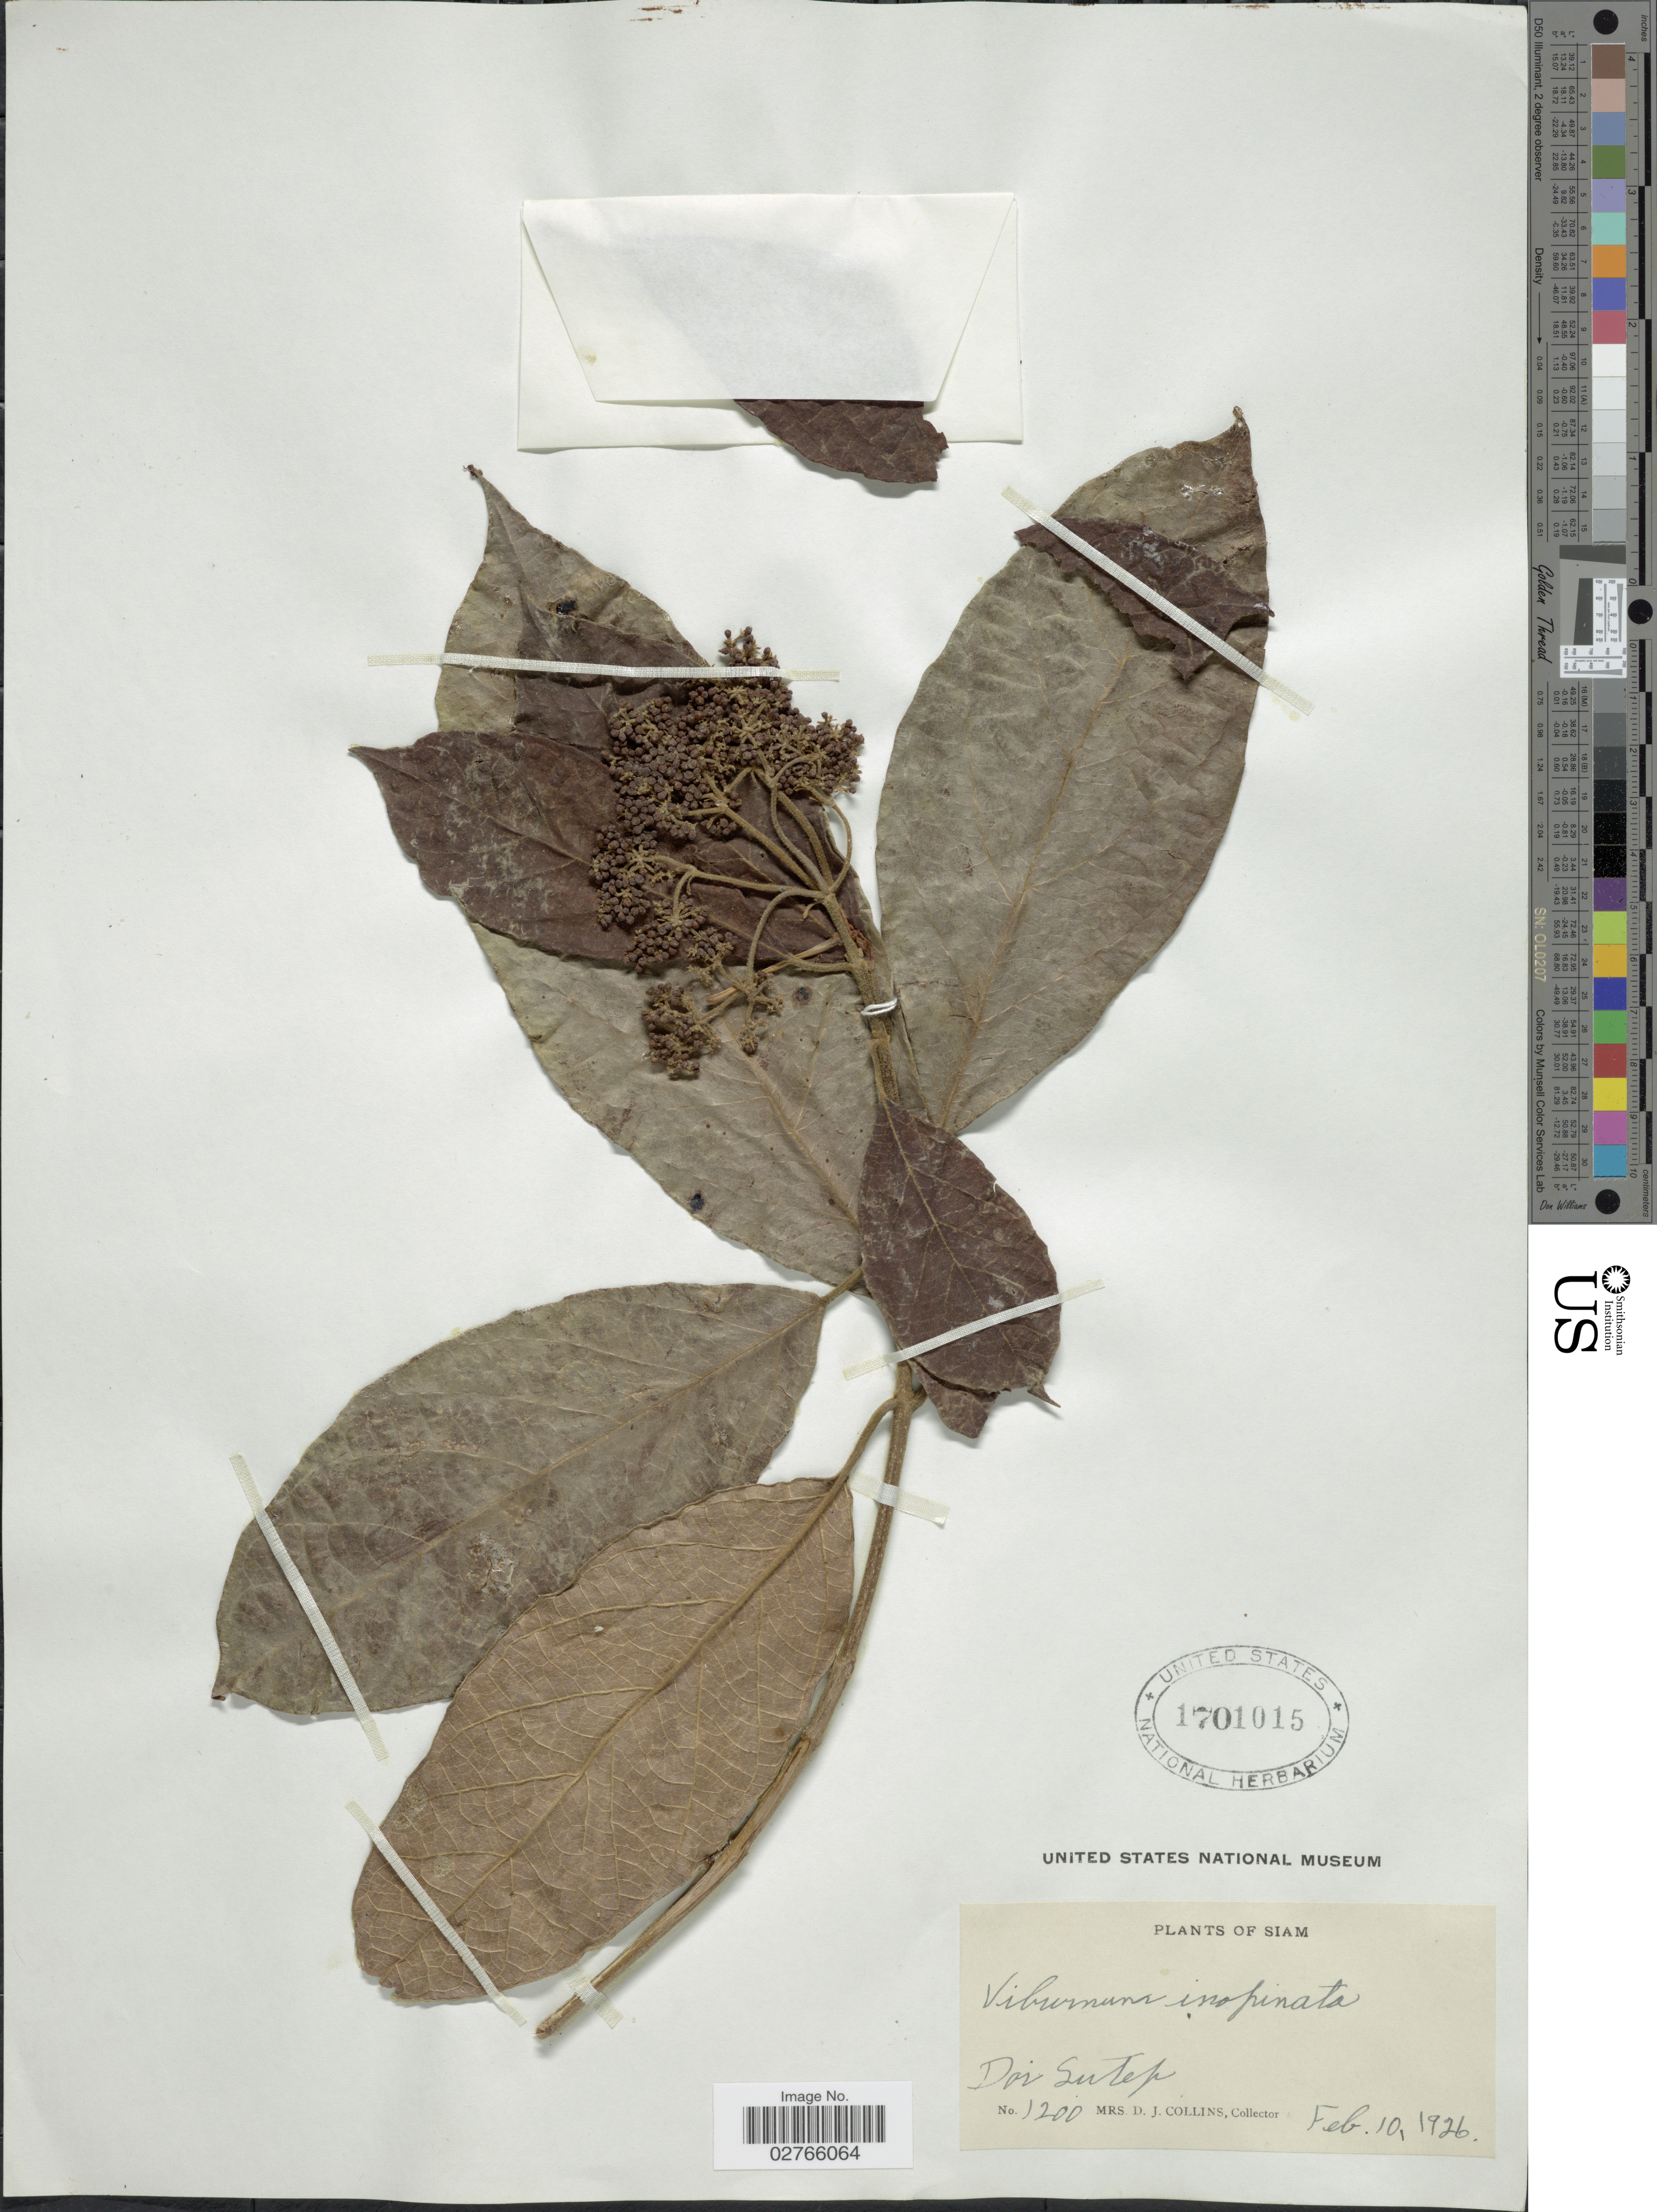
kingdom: Plantae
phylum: Tracheophyta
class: Magnoliopsida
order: Dipsacales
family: Viburnaceae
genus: Viburnum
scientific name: Viburnum inopinatum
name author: Craib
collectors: Mrs. D. J. Collins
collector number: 1200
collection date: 1926-02-10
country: Thailand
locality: Siam, Doi Sutep.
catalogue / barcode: US 1701015